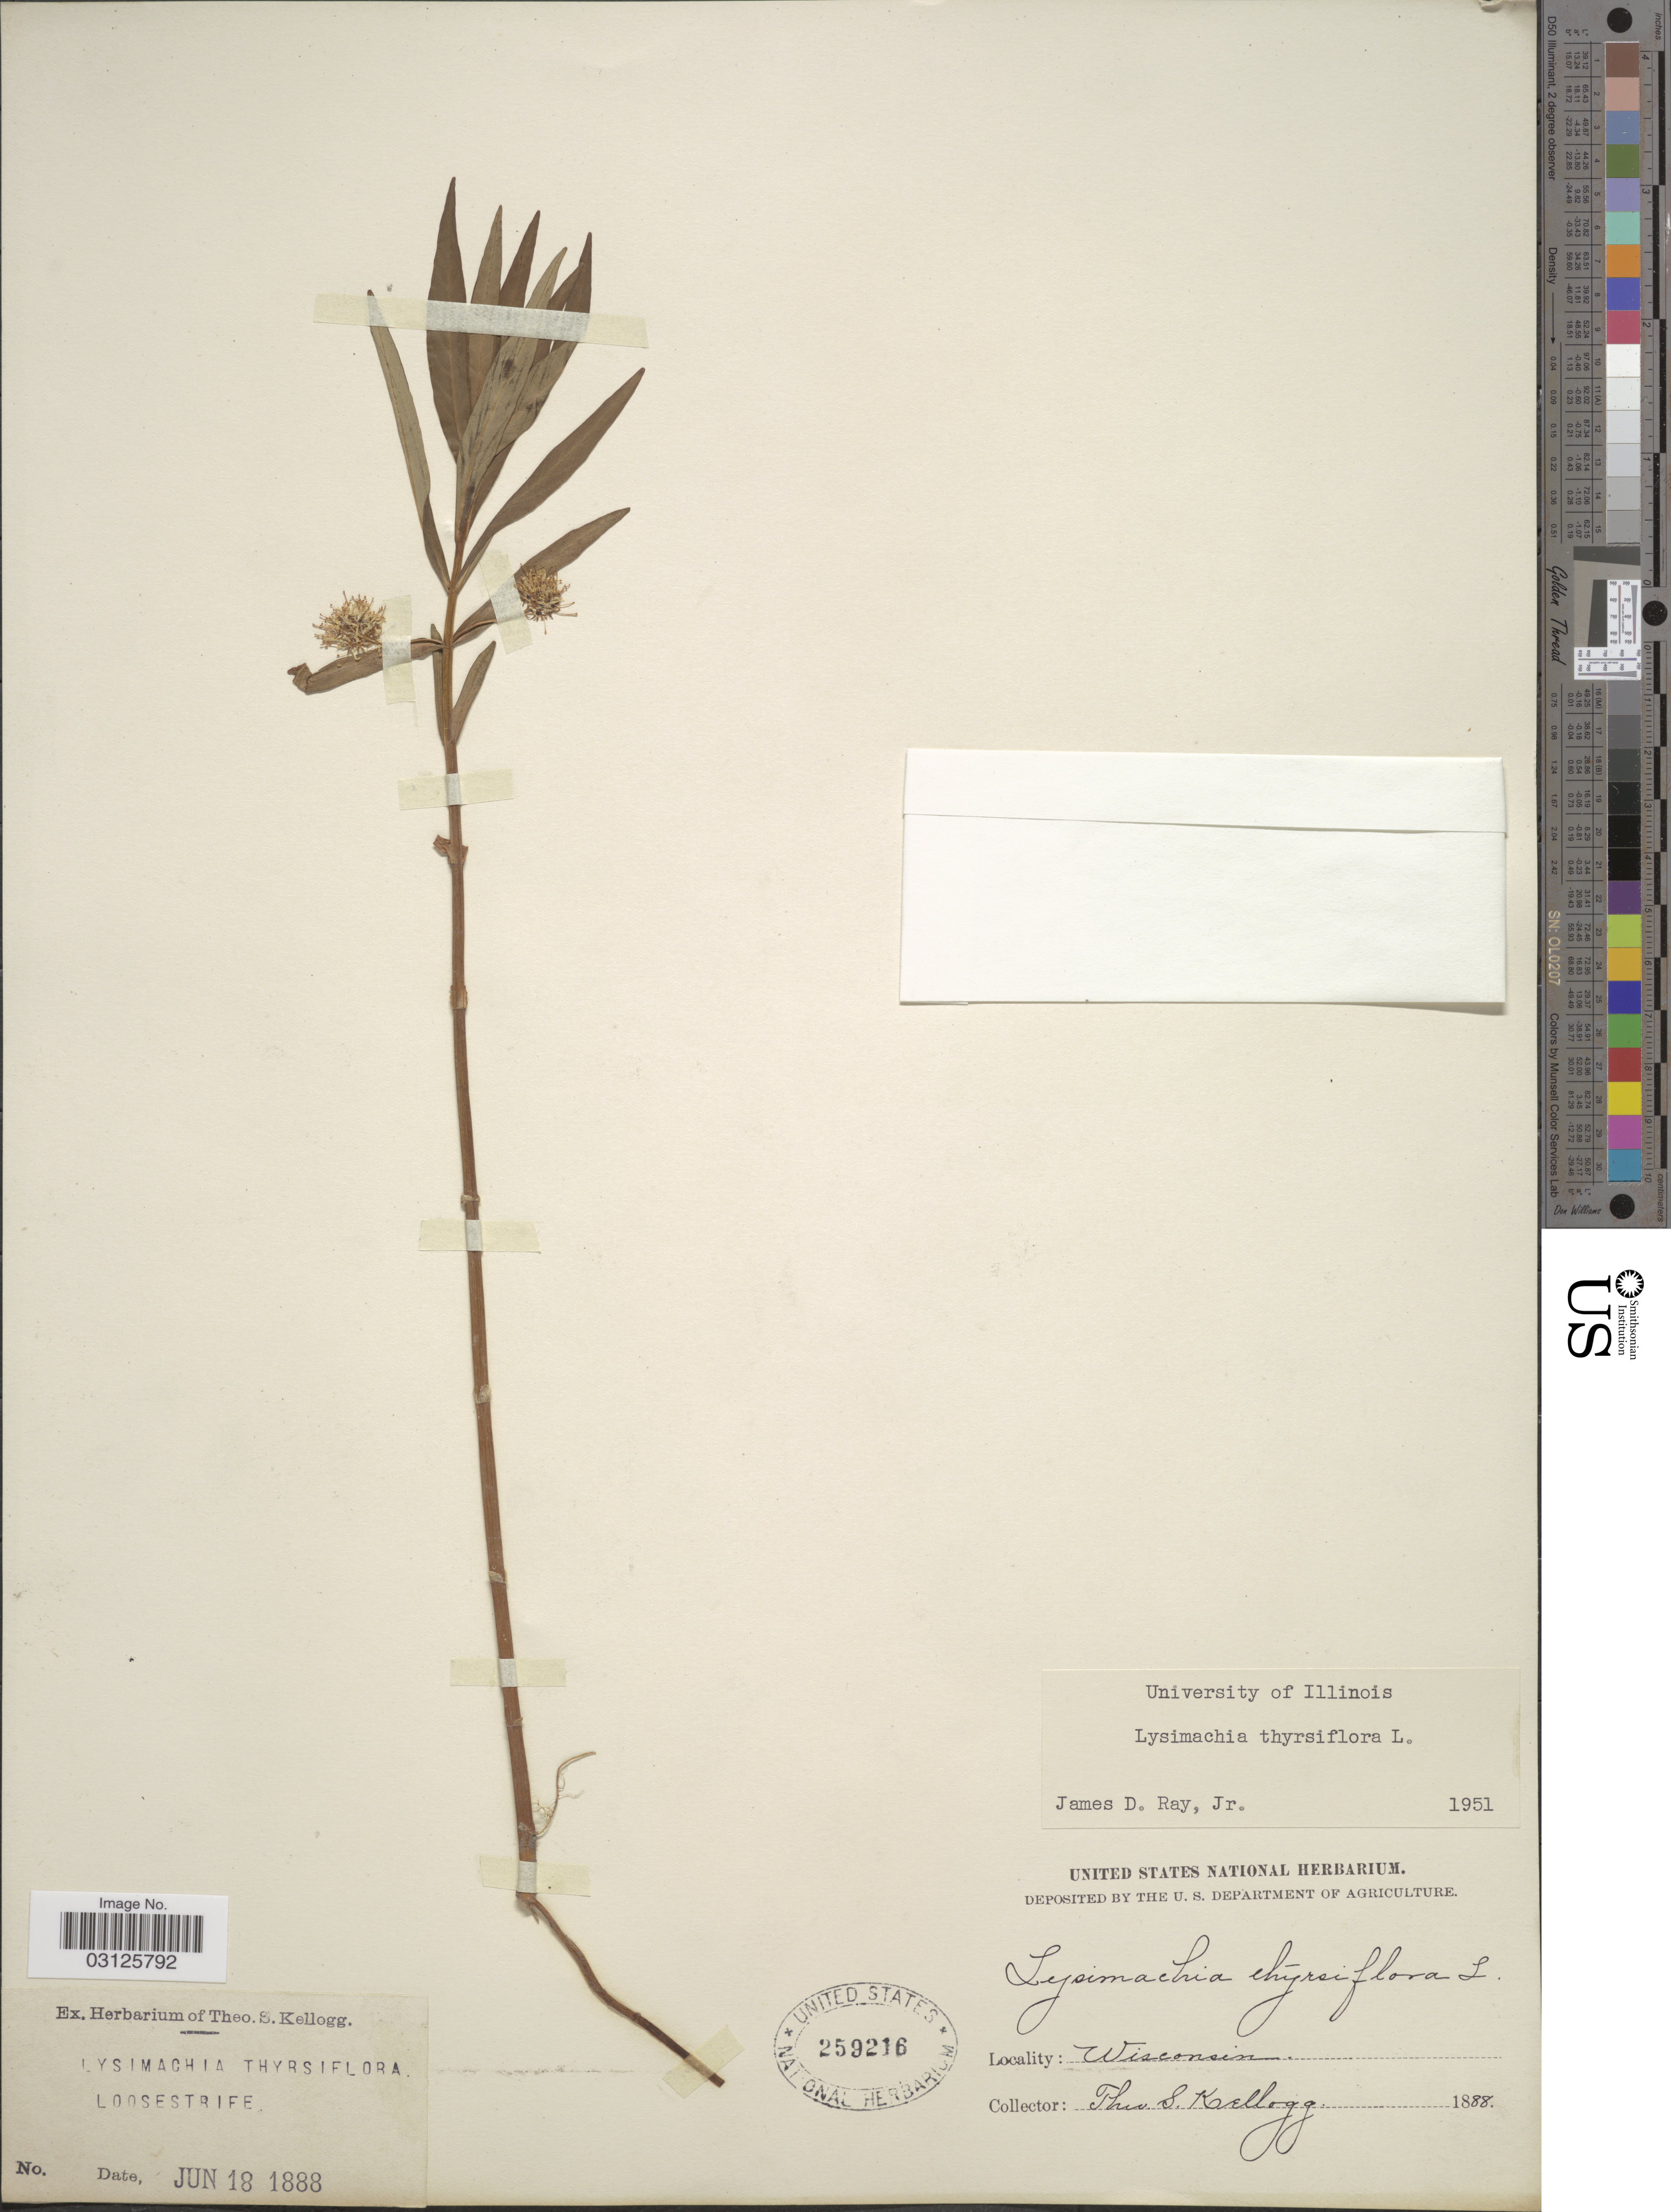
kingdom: Plantae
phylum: Tracheophyta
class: Magnoliopsida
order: Ericales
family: Primulaceae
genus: Lysimachia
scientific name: Lysimachia thyrsiflora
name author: L.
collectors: T. S. Kellogg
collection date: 1888-06-18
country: United States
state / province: Wisconsin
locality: Loosestrife.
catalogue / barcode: US 259216